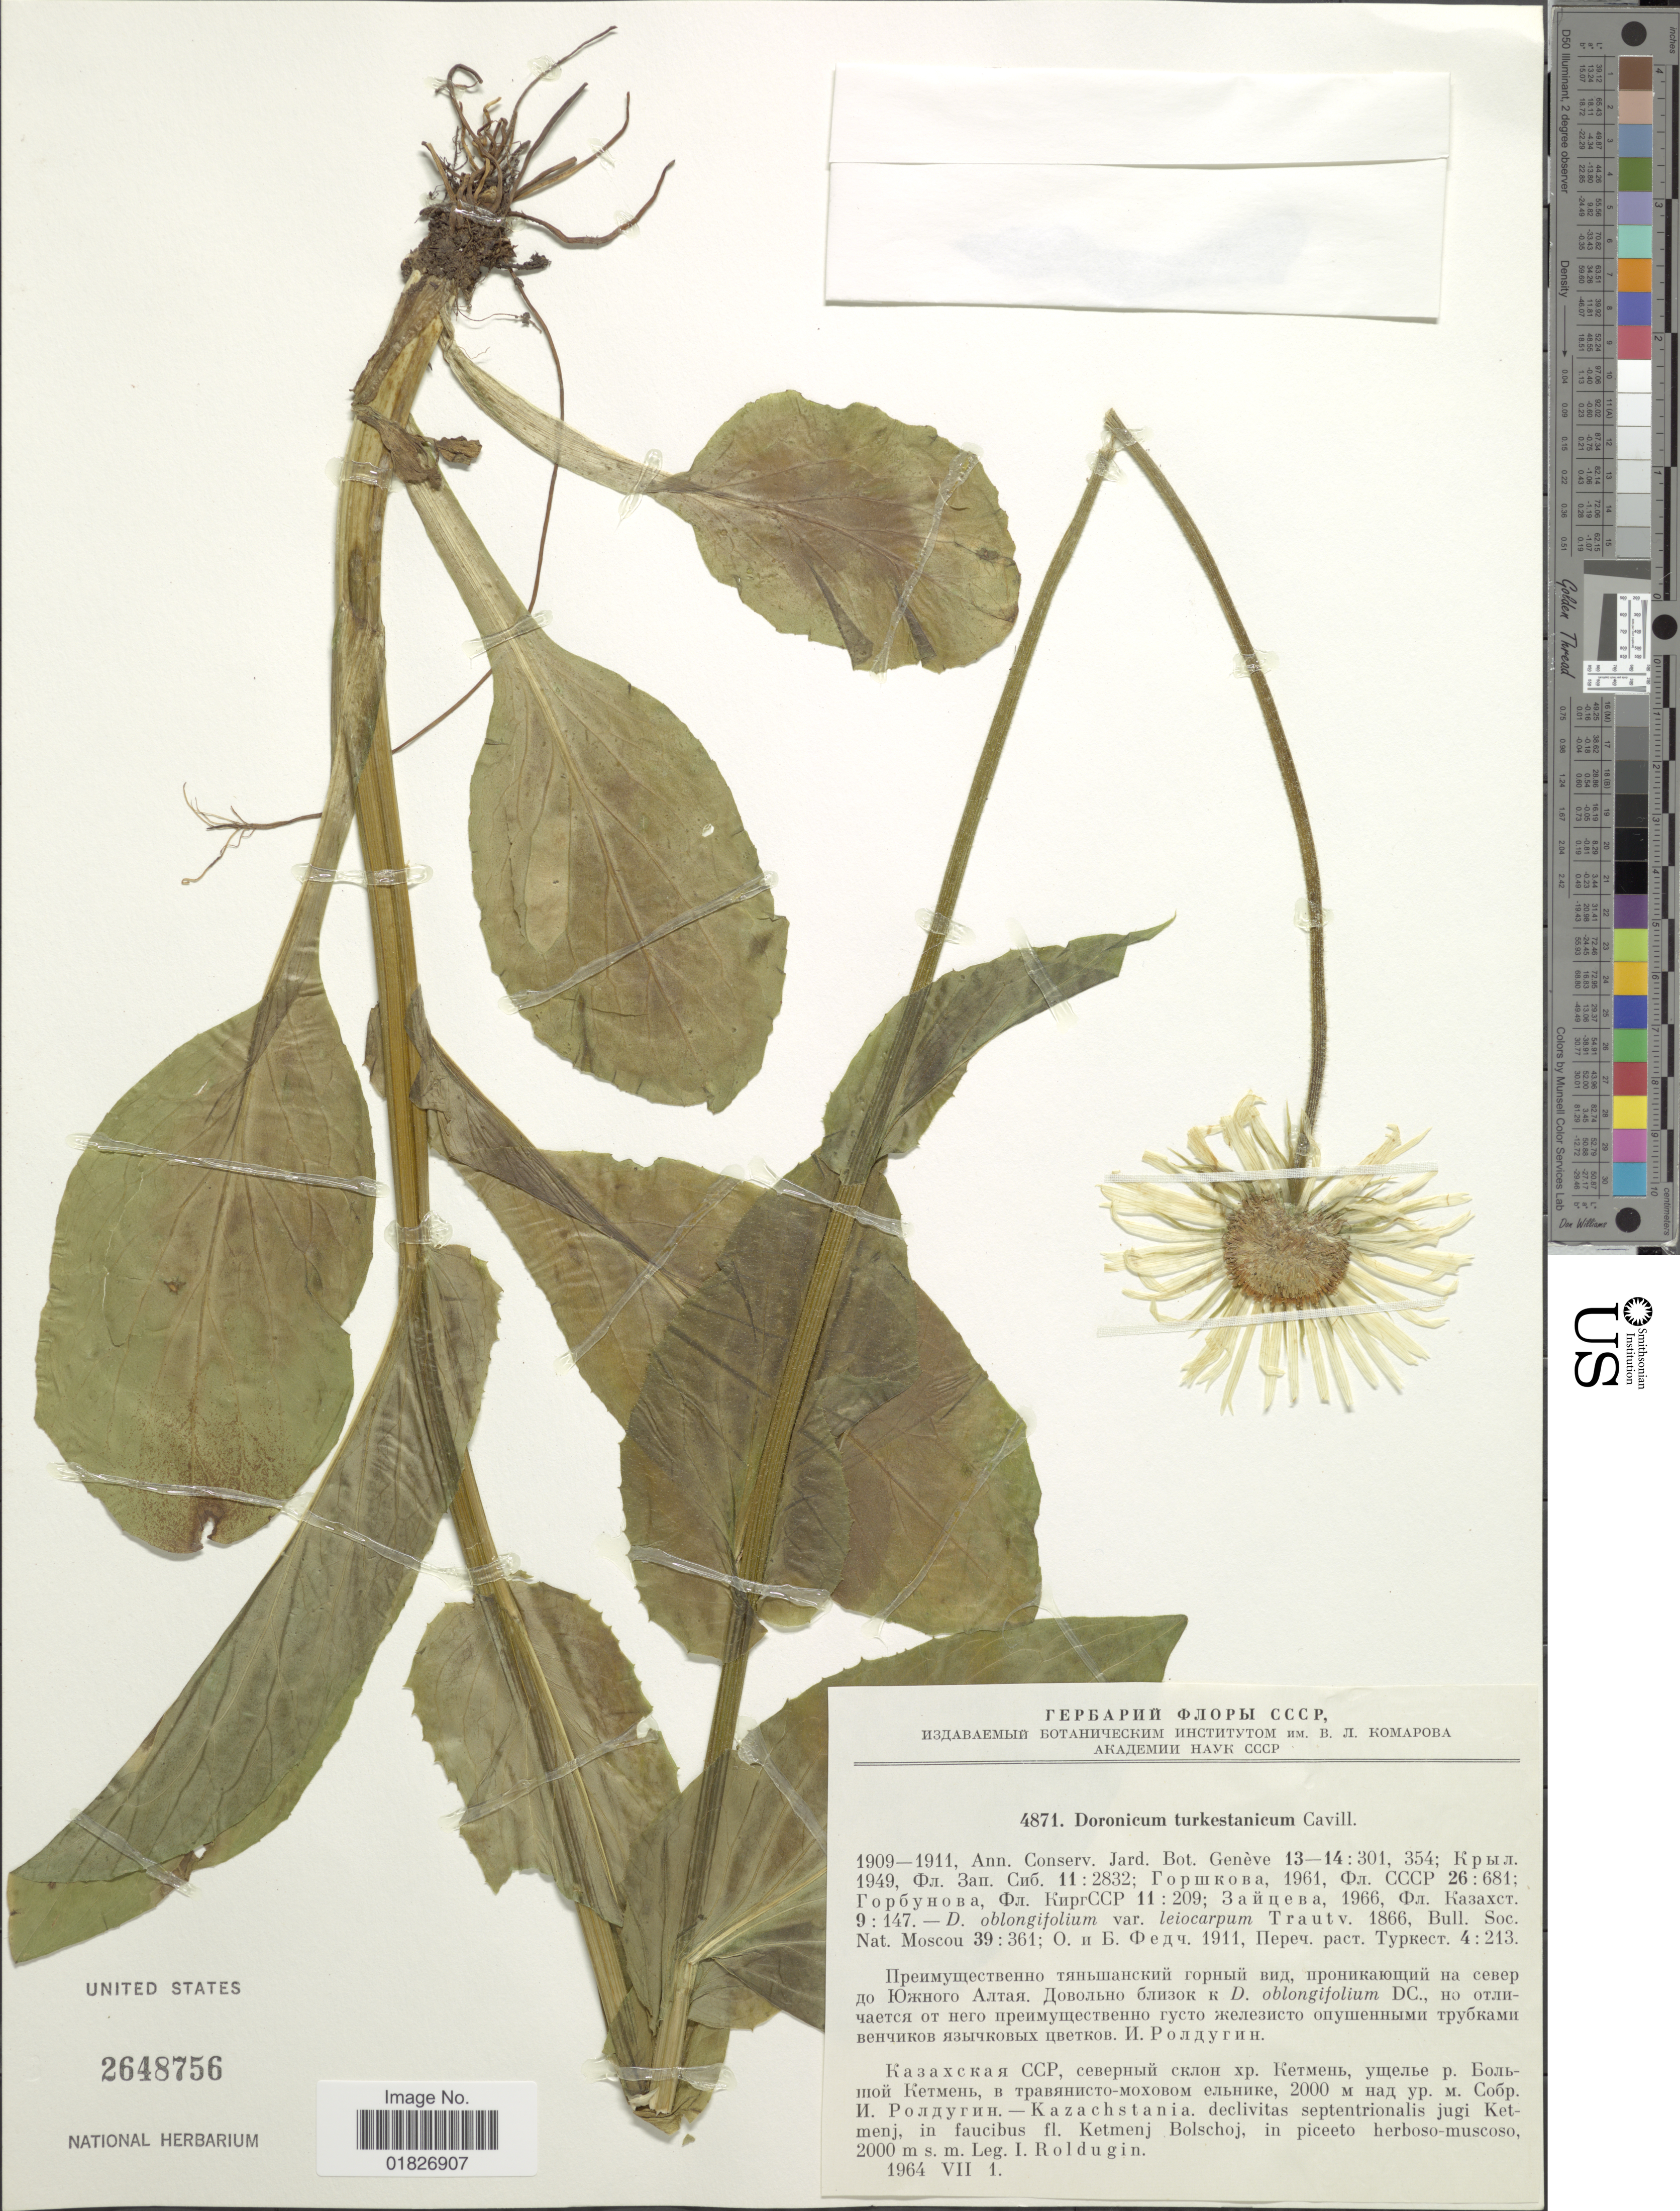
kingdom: Plantae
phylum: Tracheophyta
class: Magnoliopsida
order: Asterales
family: Asteraceae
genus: Doronicum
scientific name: Doronicum turkestanicum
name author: Cavill.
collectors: I. Roldugin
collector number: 4871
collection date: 1964-07-01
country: Kazakhstan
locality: Jugi Ketmenj, in faucibus fl. Ketmenj Bolschoj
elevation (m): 2000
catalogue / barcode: US 2648756